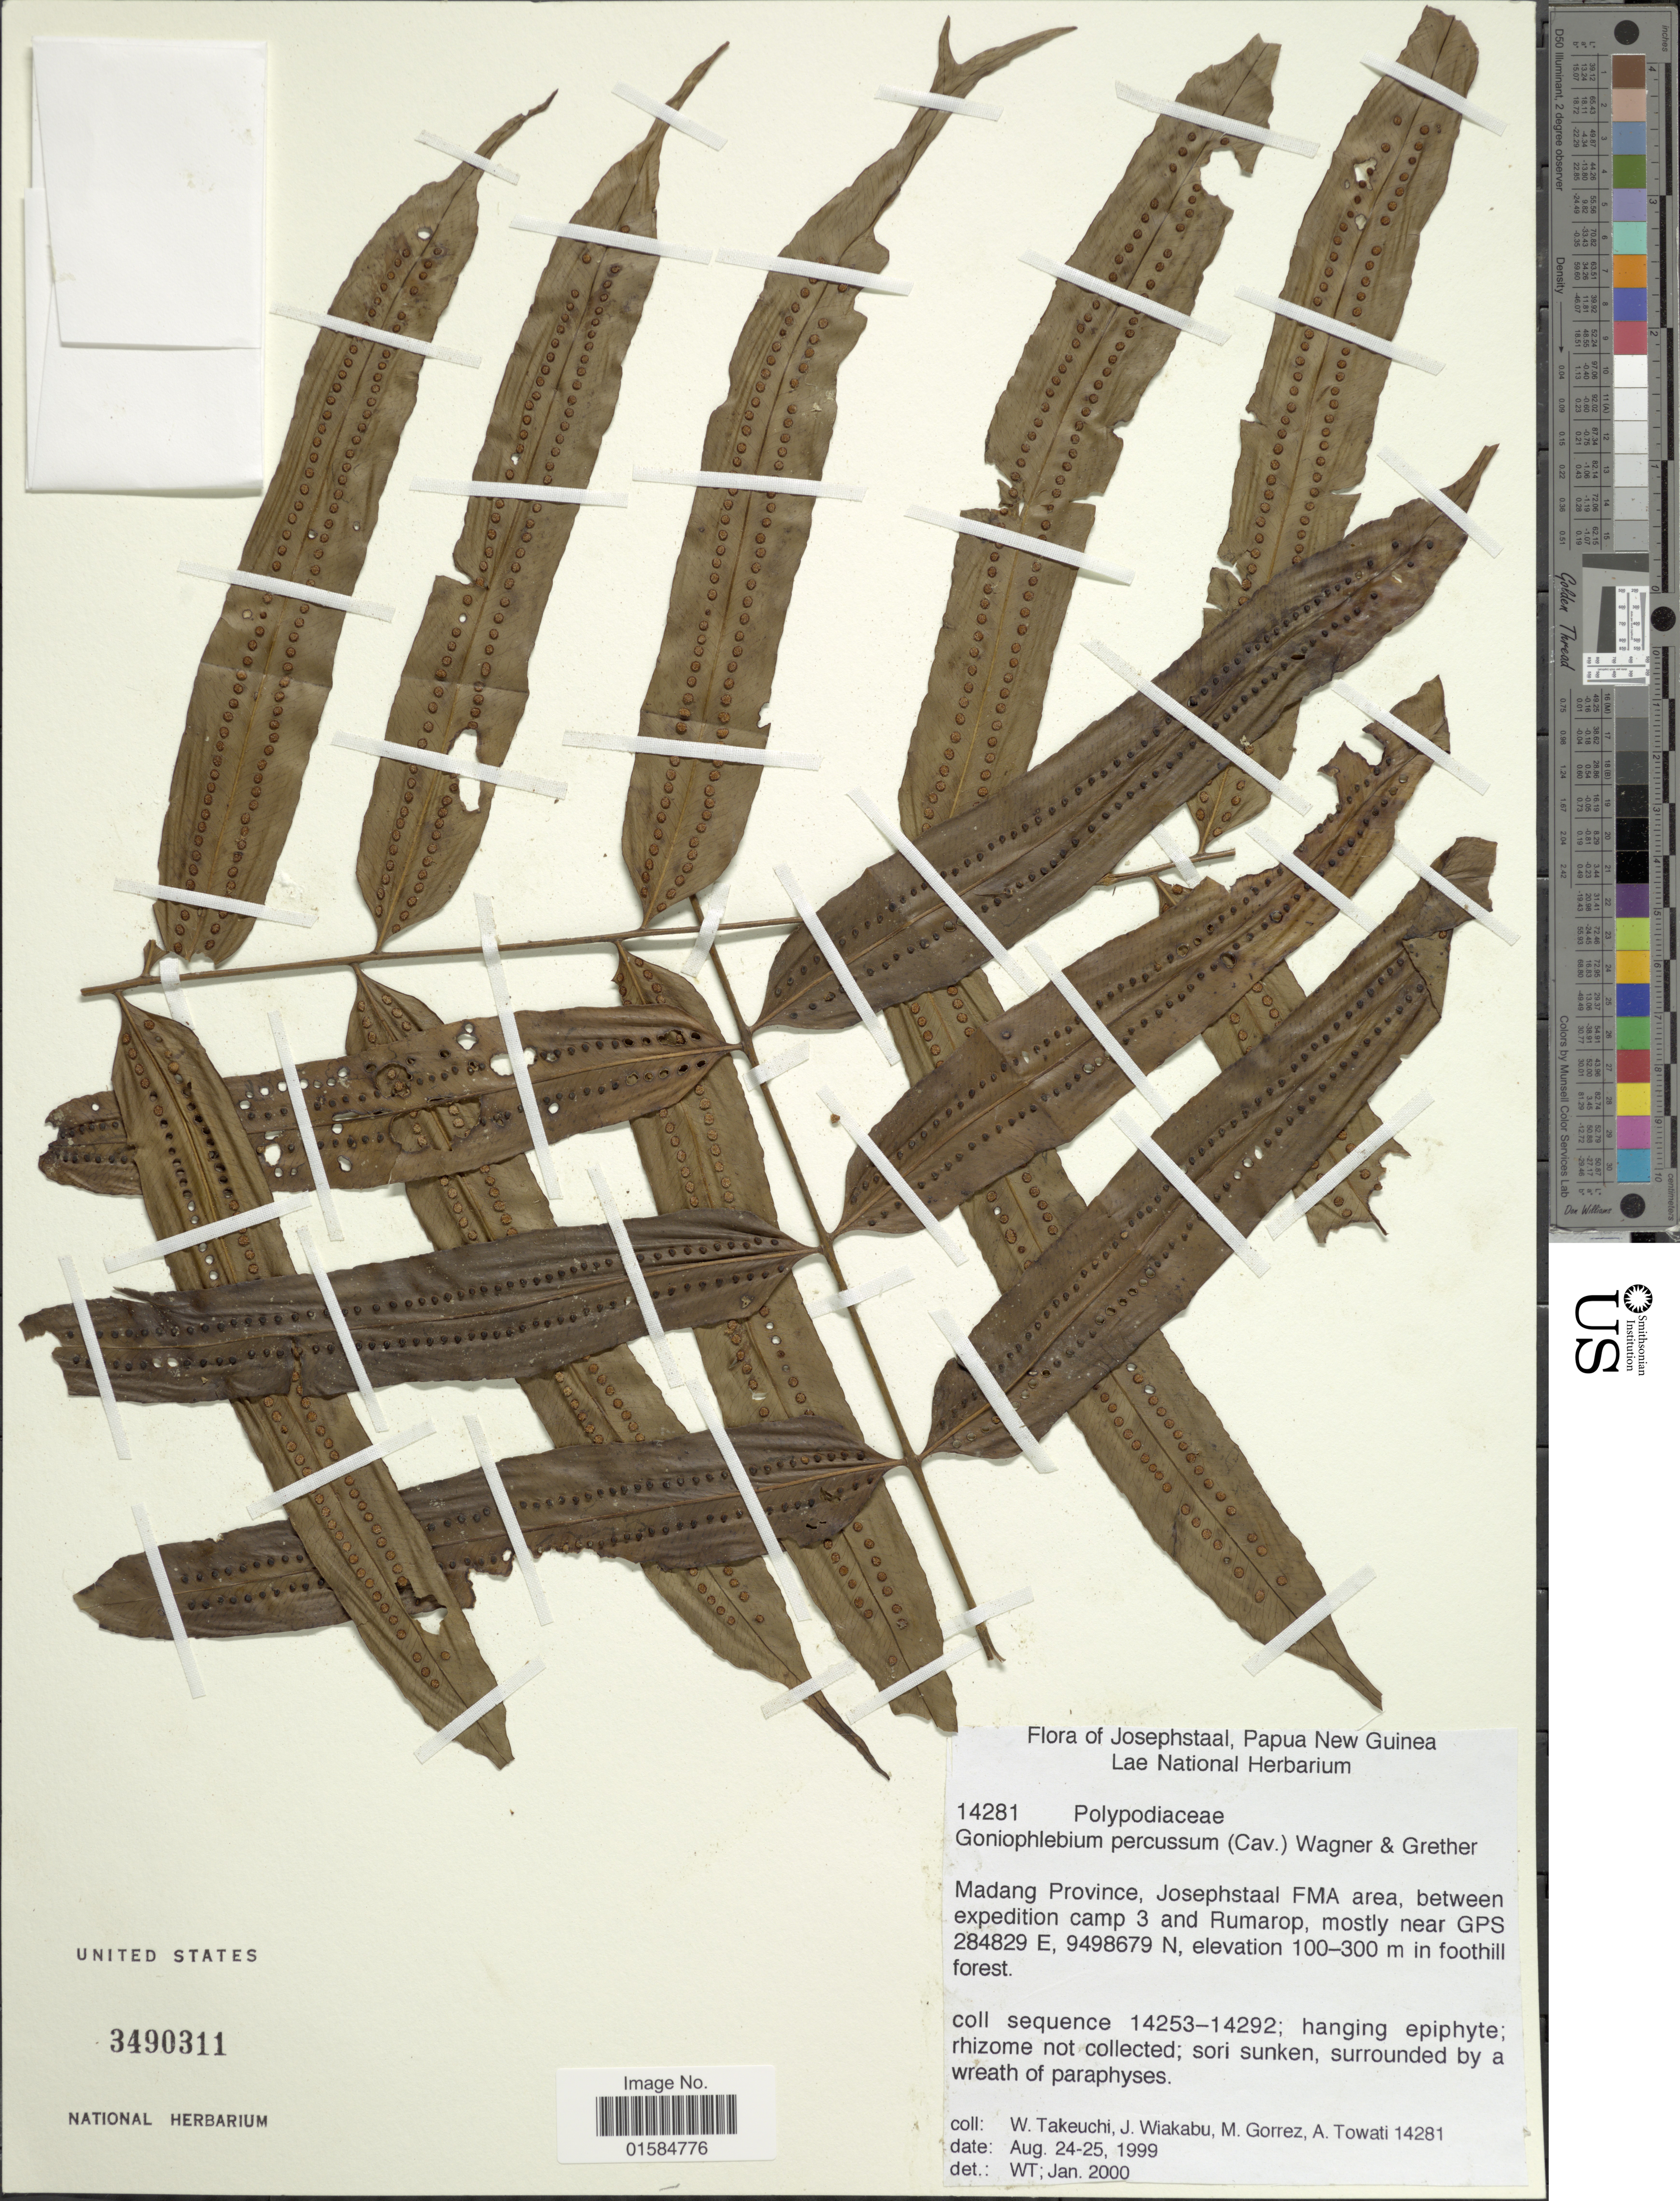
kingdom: Plantae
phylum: Tracheophyta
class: Polypodiopsida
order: Polypodiales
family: Polypodiaceae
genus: Goniophlebium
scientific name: Goniophlebium percussum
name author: (Cauv.) W.H. Wagner & Grether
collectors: W. Takeuchi, J. Wiakabu, M. Gorrez & A. Towati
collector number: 14281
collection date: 1999-08-24/1999-08-25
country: Papua New Guinea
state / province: Madang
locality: Madang province, Josephstaal FMA area, between expedition camp 3 and Rumarop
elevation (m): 100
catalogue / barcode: US 3490311